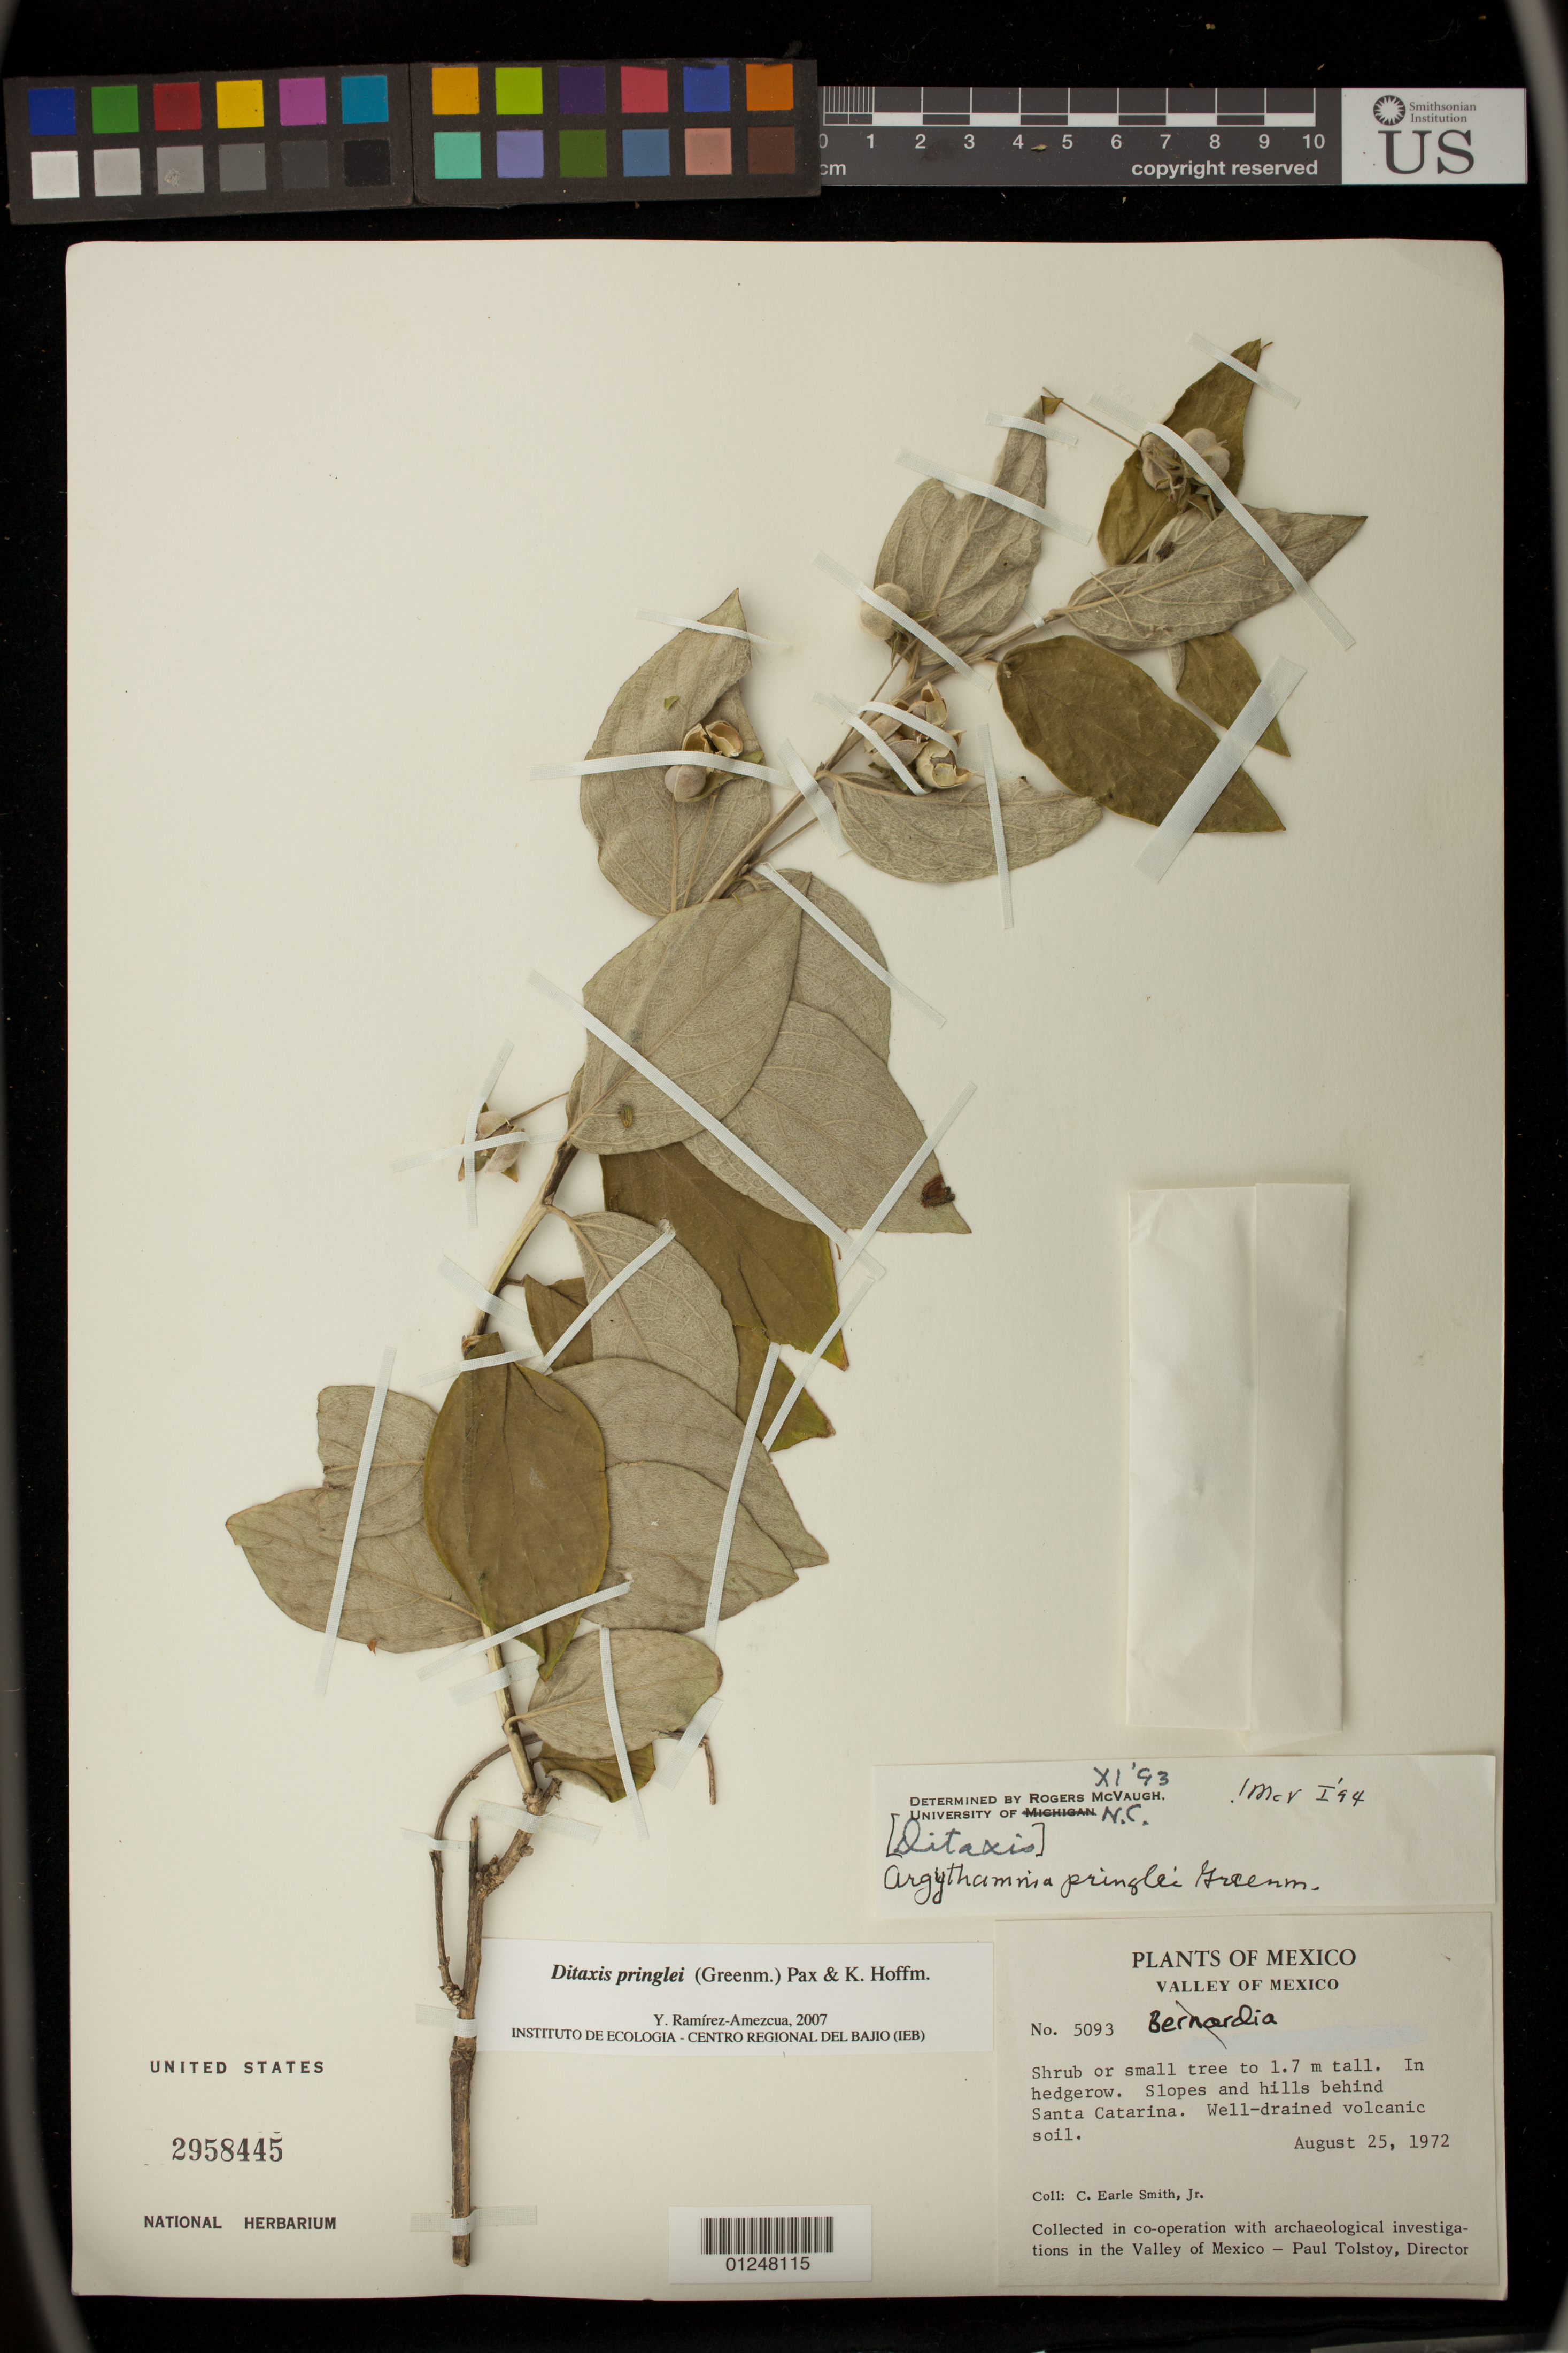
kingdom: Plantae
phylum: Tracheophyta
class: Magnoliopsida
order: Malpighiales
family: Euphorbiaceae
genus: Ditaxis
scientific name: Ditaxis pringlei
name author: (Greenm.) Pax & K. Hoffm.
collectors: C. E. Smith Jr.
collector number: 5093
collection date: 1972-08-25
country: Mexico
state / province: Distrito Federal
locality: Valley of Mexico.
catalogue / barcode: US 2958445